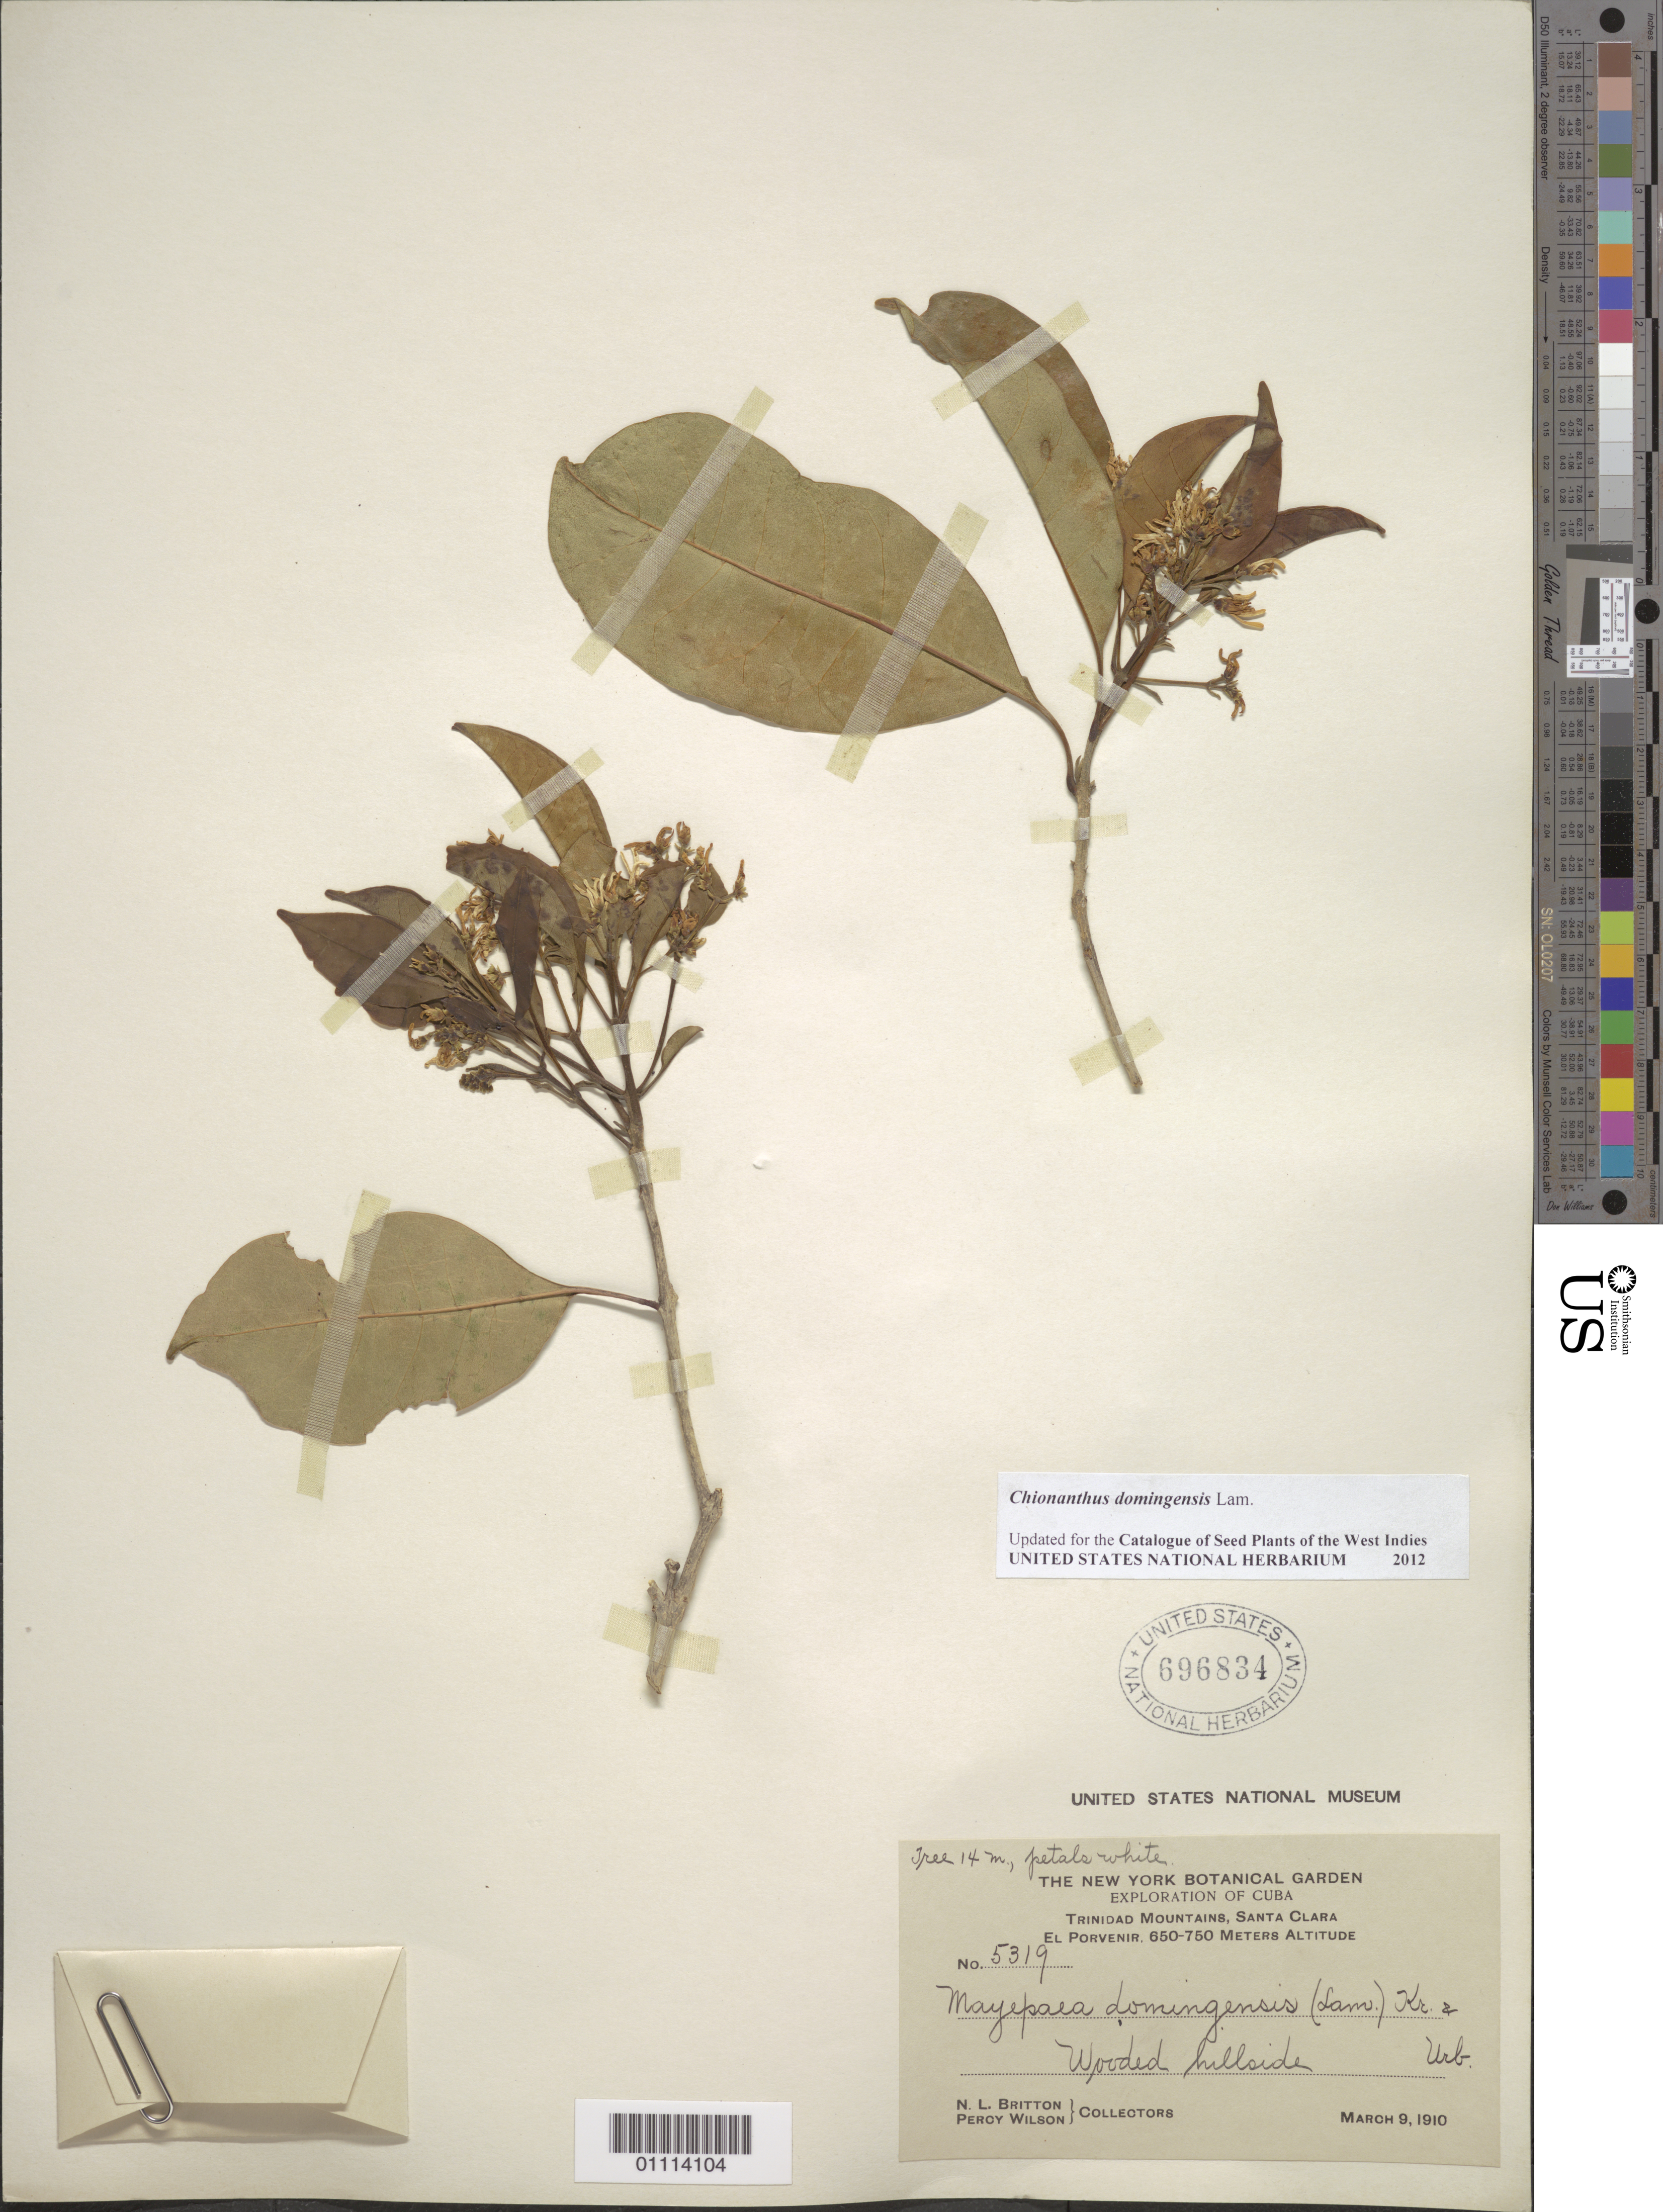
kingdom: Plantae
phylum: Tracheophyta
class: Magnoliopsida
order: Lamiales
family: Oleaceae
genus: Linociera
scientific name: Linociera domingensis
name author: (Lam.) Knobl.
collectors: N. Britton & P. Wilson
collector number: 5319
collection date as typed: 09 Mar 1910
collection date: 1910-03-09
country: Cuba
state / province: Sancti Spiritus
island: Cuba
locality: Trinidad Mountains, Santa Clara, El Porvenir, wooded hillside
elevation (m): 650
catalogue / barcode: US 696834